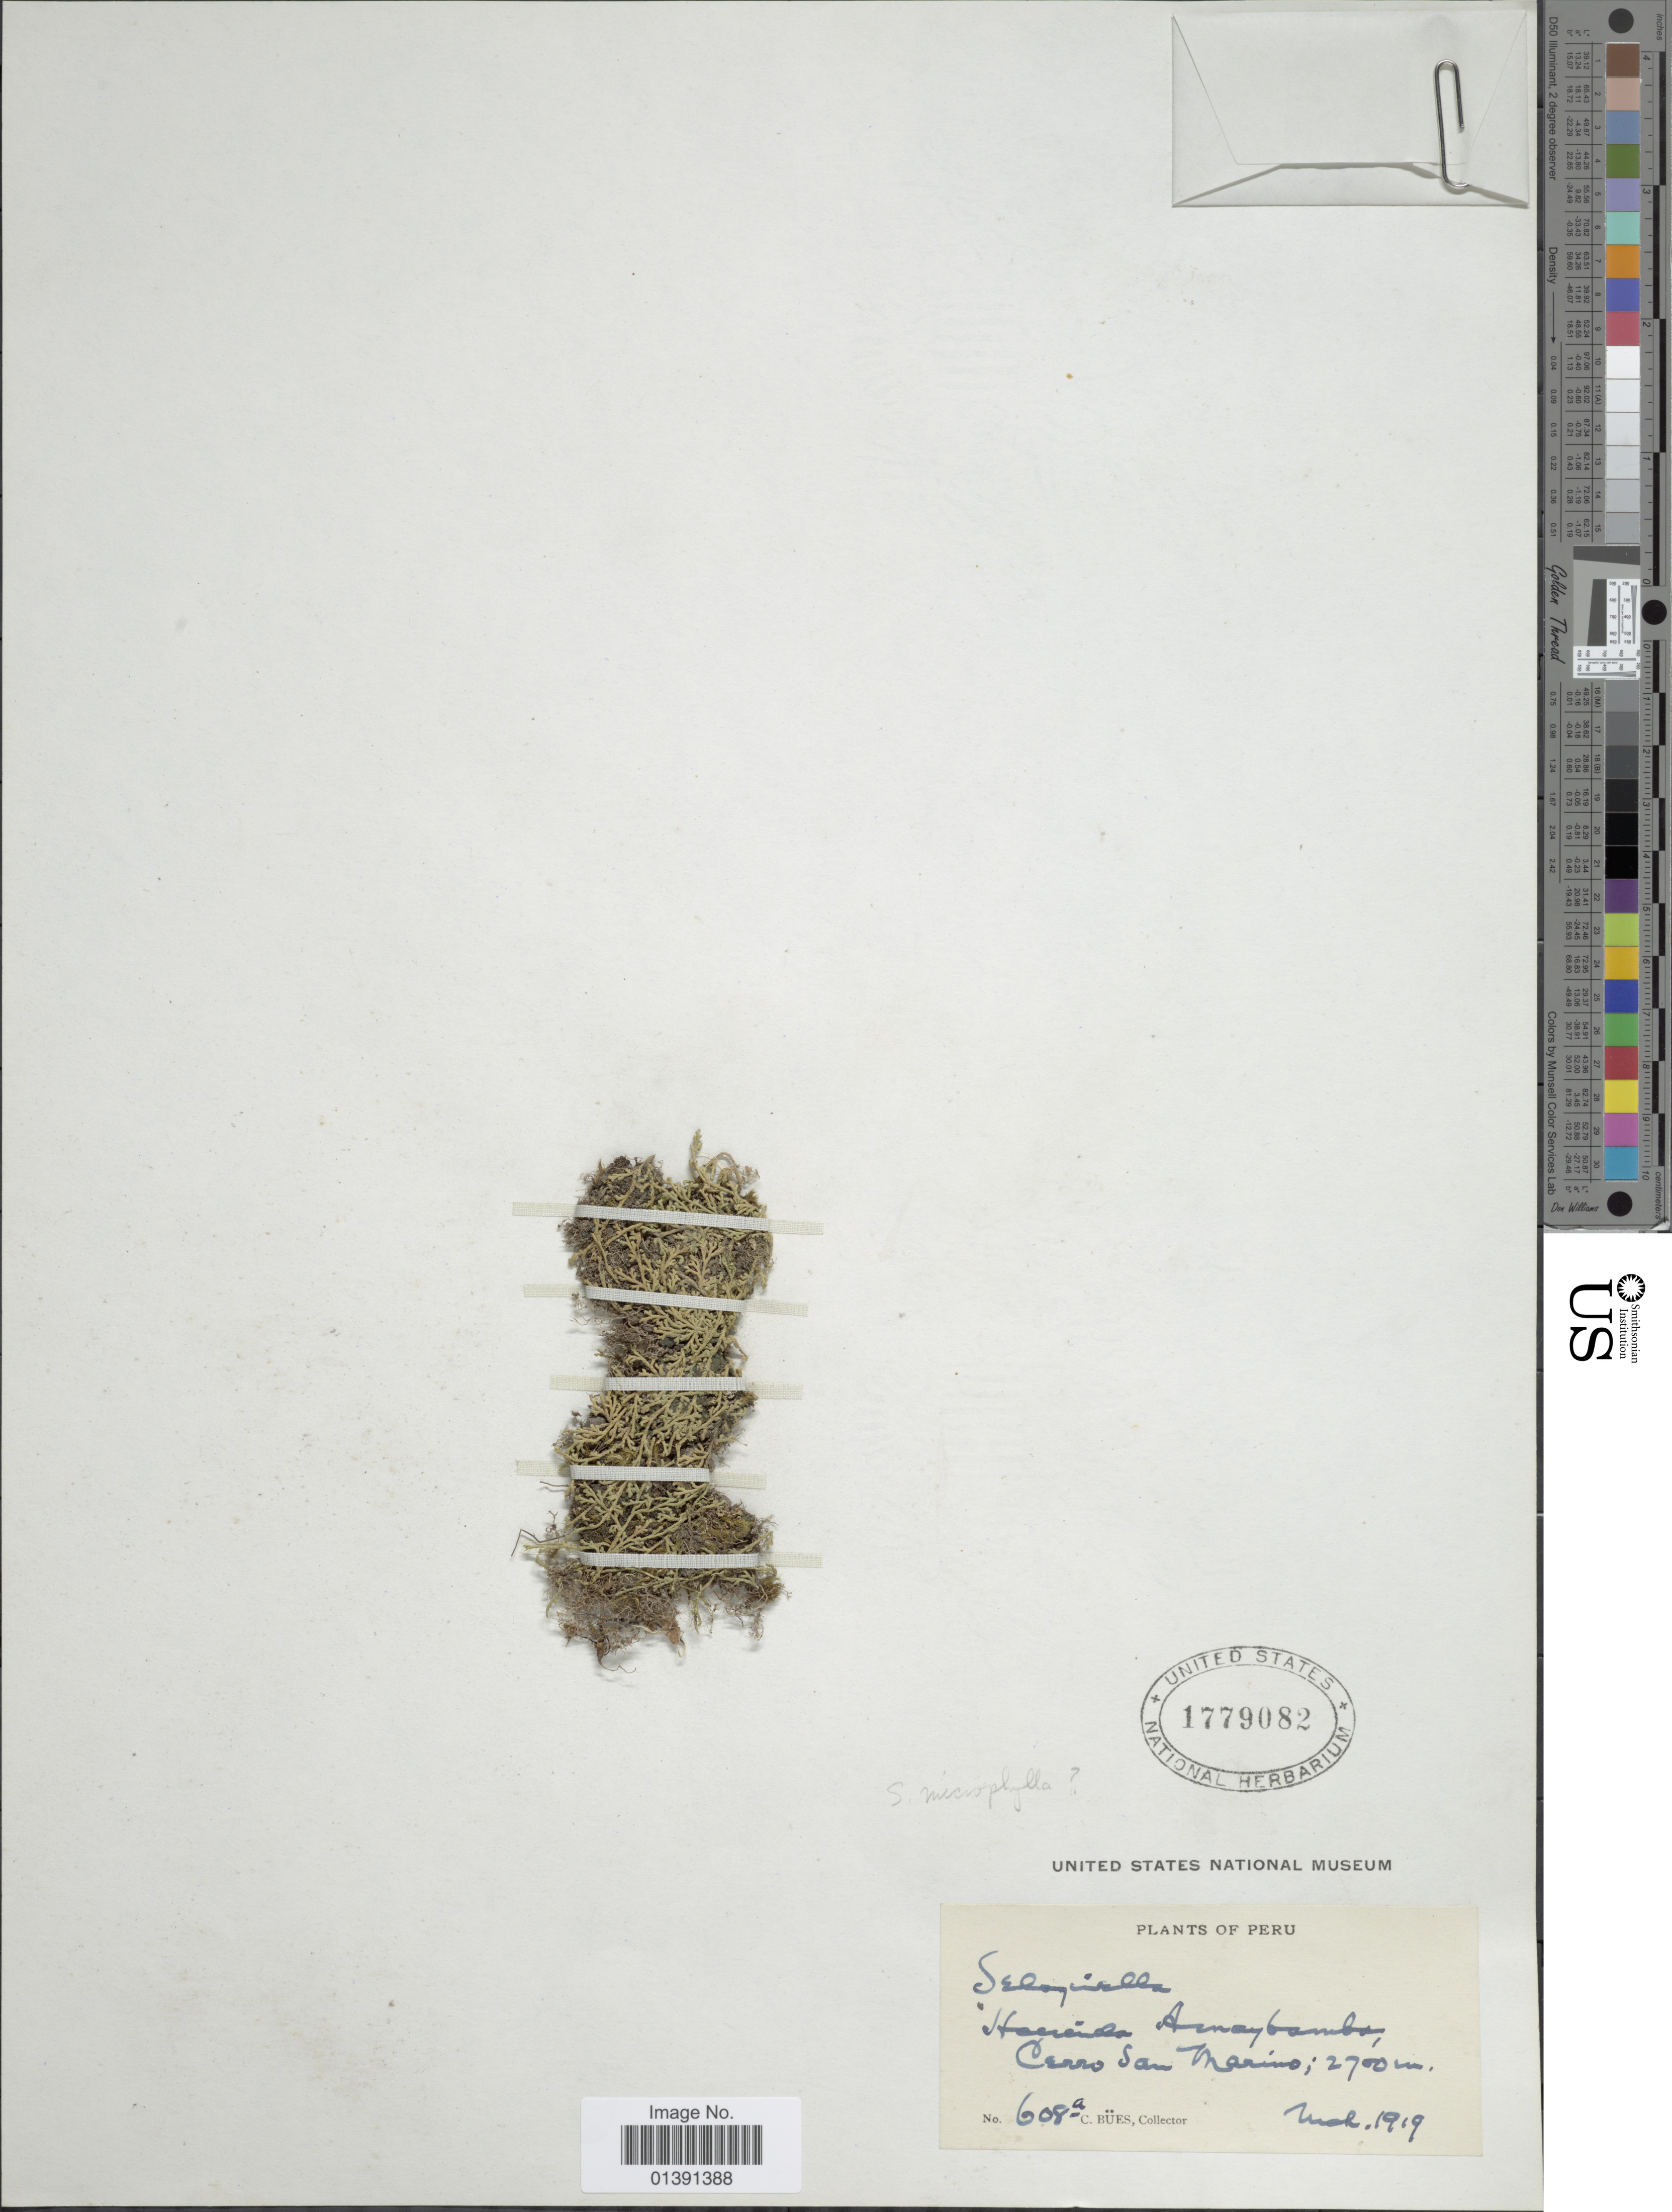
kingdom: Plantae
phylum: Tracheophyta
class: Lycopodiopsida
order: Selaginellales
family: Selaginellaceae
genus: Selaginella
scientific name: Selaginella microphylla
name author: (Kunth) Spring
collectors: C. Bues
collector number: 608a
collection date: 1919-03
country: Peru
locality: Hacienda Amaybamba Cerro San Marino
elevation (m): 2700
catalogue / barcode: US 1779082